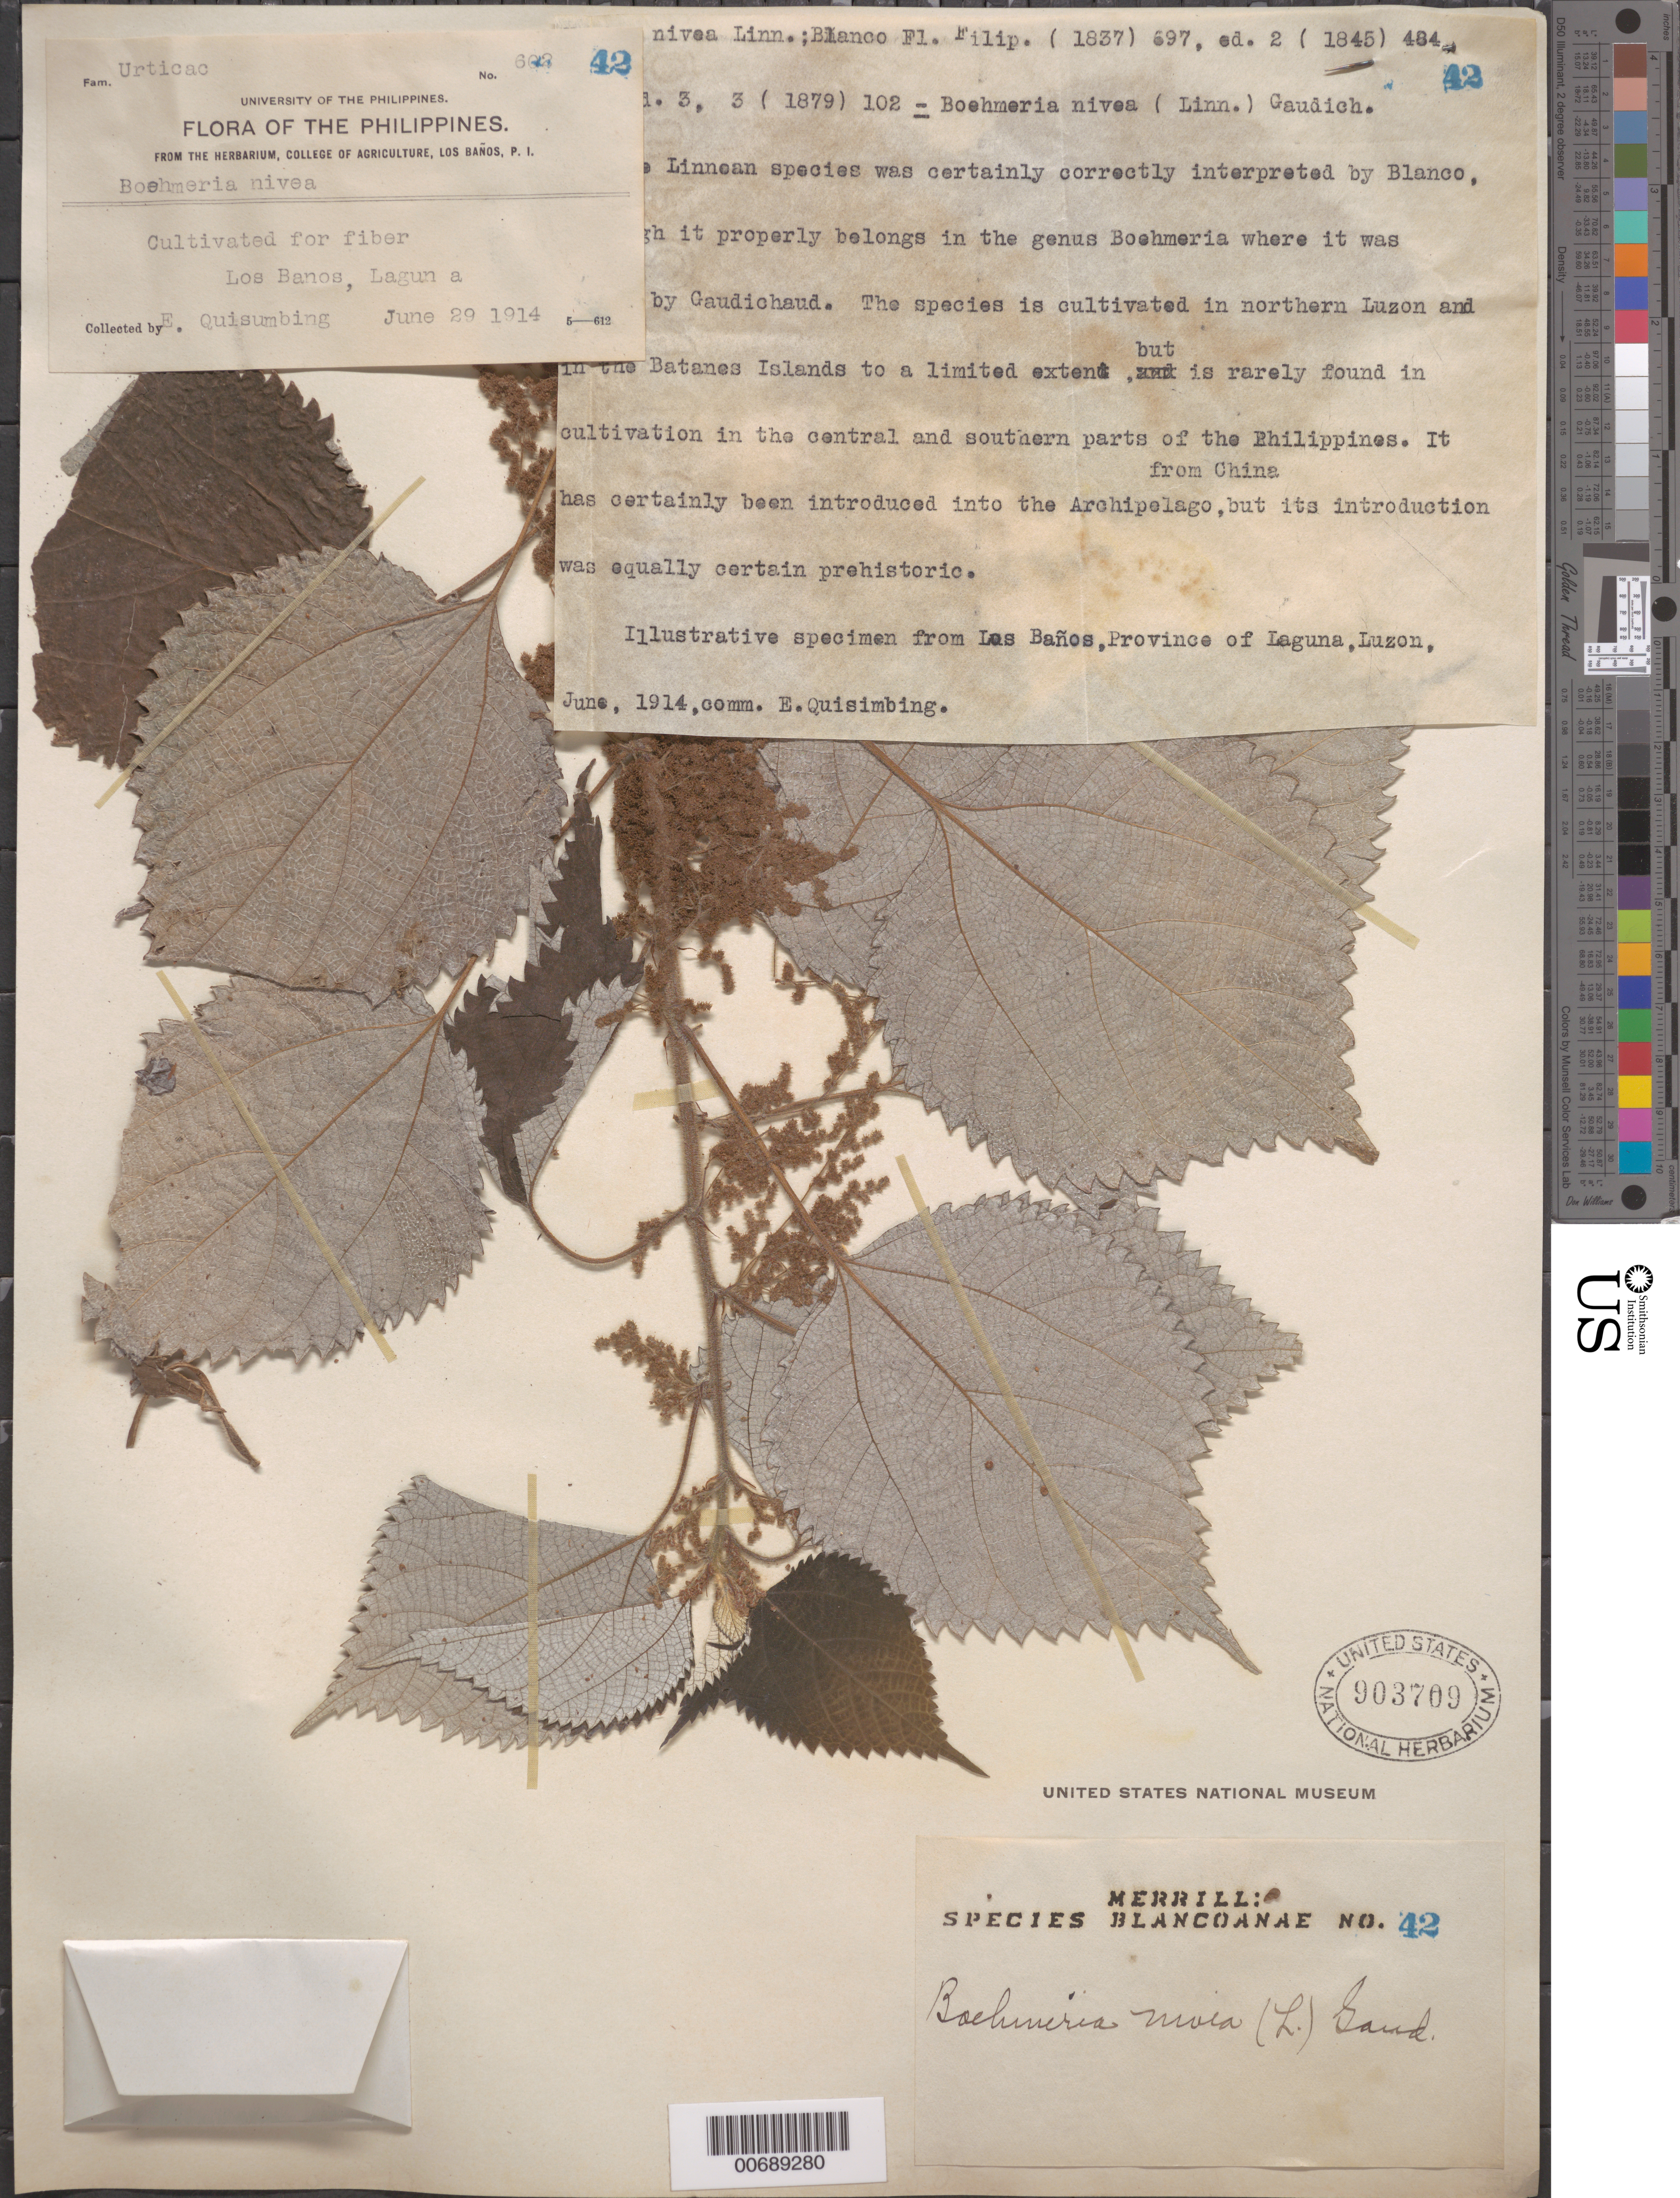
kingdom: Plantae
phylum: Tracheophyta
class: Magnoliopsida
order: Rosales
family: Urticaceae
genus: Boehmeria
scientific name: Boehmeria nivea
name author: (L.) Gaudich.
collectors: E. Quisumbing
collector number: Sp. Blancoan. 0042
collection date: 1914-06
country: Philippines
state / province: Calabarzon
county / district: Laguna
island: Luzon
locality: Los Baños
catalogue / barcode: US 903709